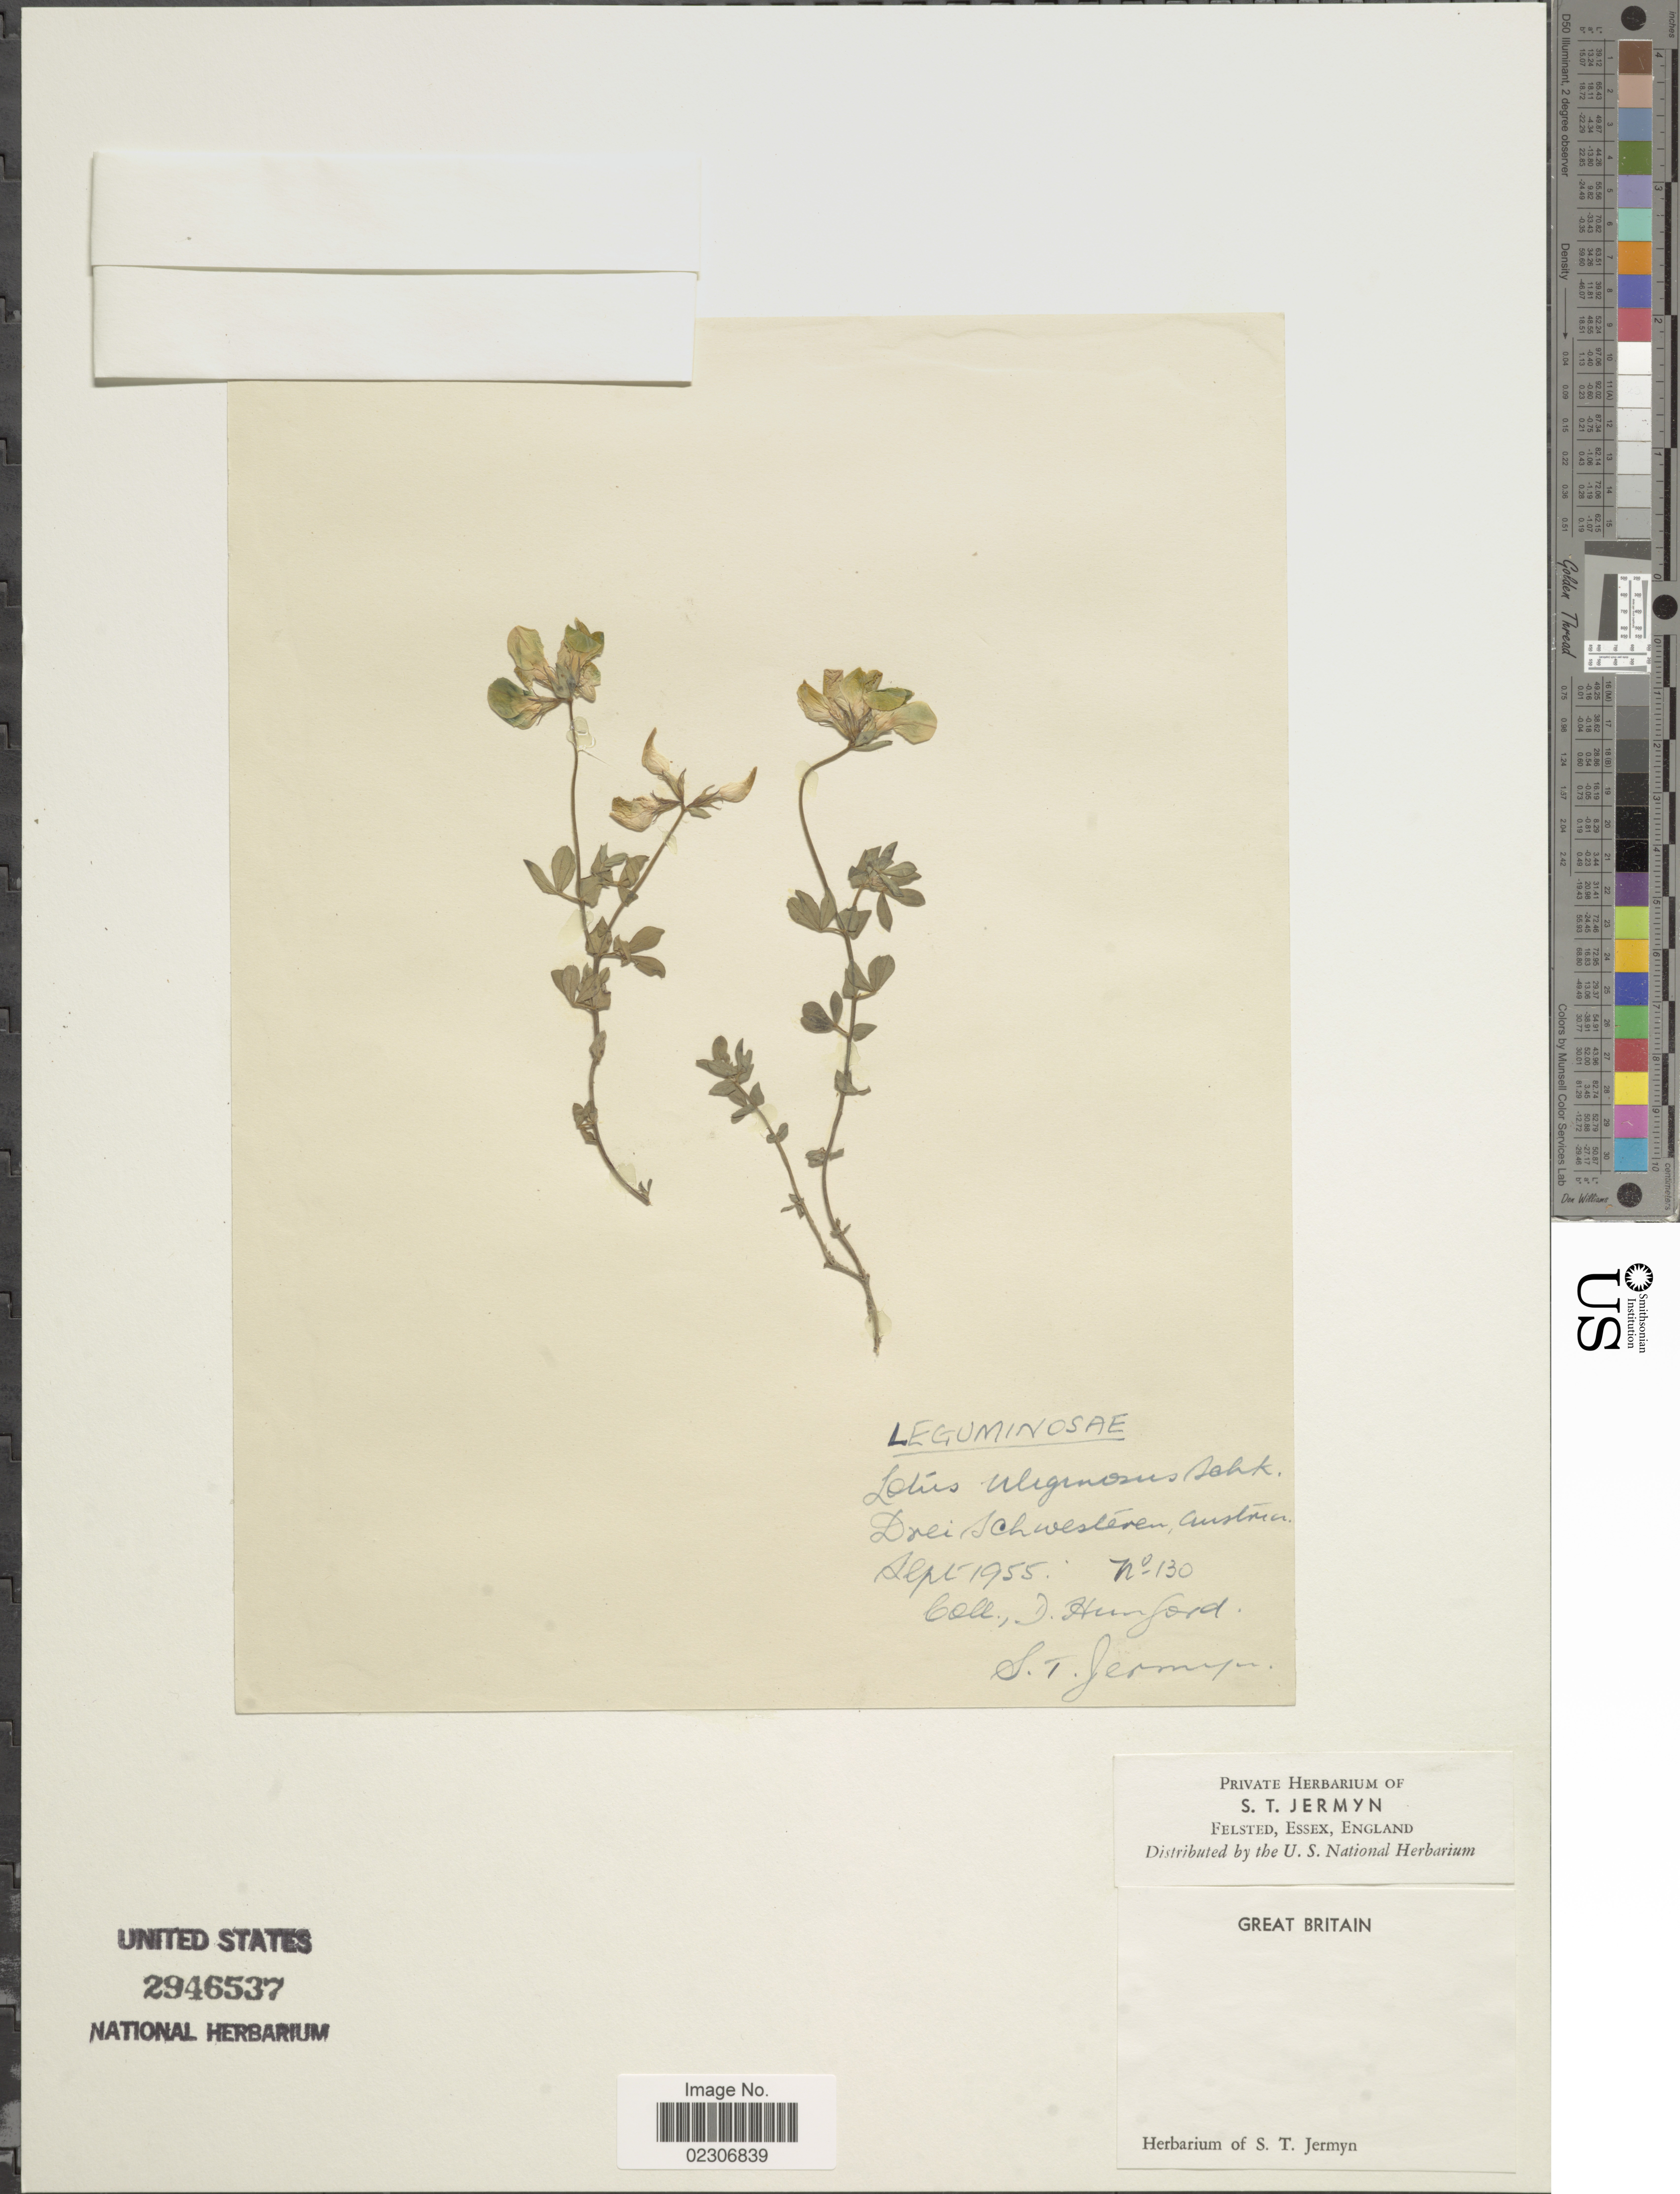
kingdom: Plantae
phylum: Tracheophyta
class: Magnoliopsida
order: Fabales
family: Fabaceae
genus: Lotus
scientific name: Lotus uliginosus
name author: Schkuhr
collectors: D. A. Halford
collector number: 130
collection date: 1955-09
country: Austria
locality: Dreischwesteren, Austrica [interpreted]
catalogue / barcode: US 2946537